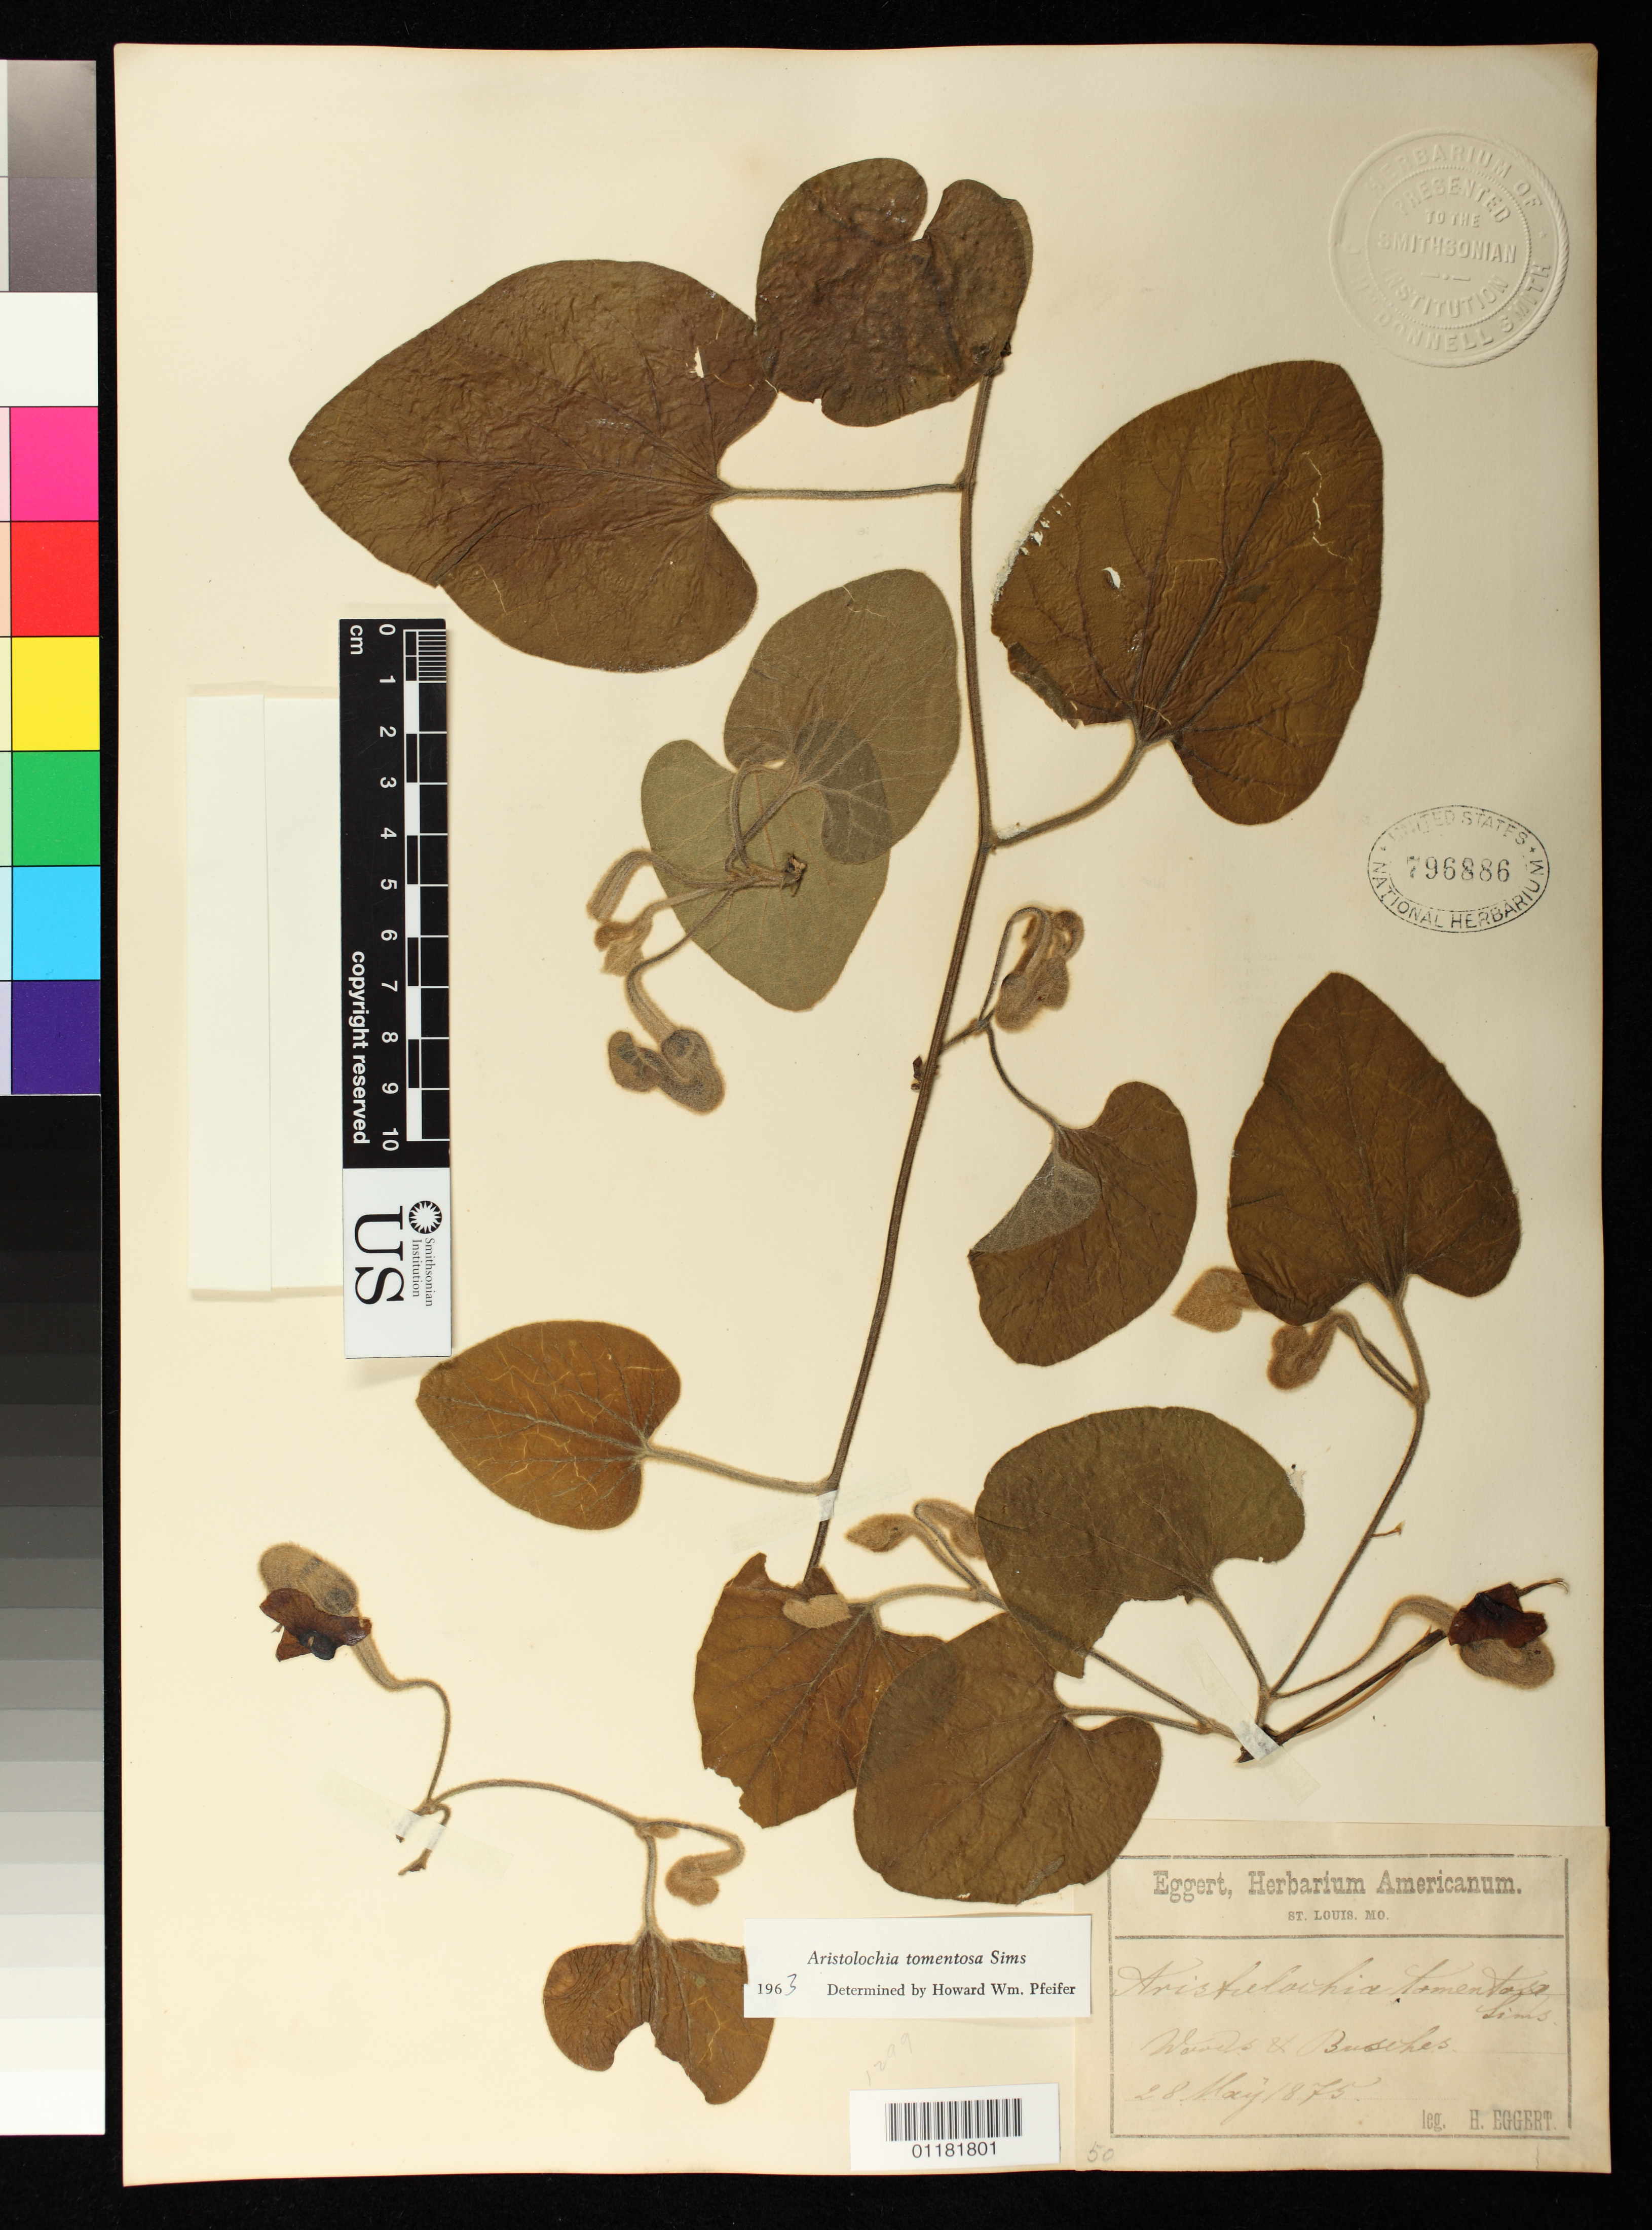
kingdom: Plantae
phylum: Tracheophyta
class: Magnoliopsida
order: Piperales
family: Aristolochiaceae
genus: Aristolochia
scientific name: Aristolochia tomentosa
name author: Sims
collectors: H. Eggert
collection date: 1875-05-28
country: United States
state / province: Missouri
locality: St. Louis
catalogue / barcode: US 796886